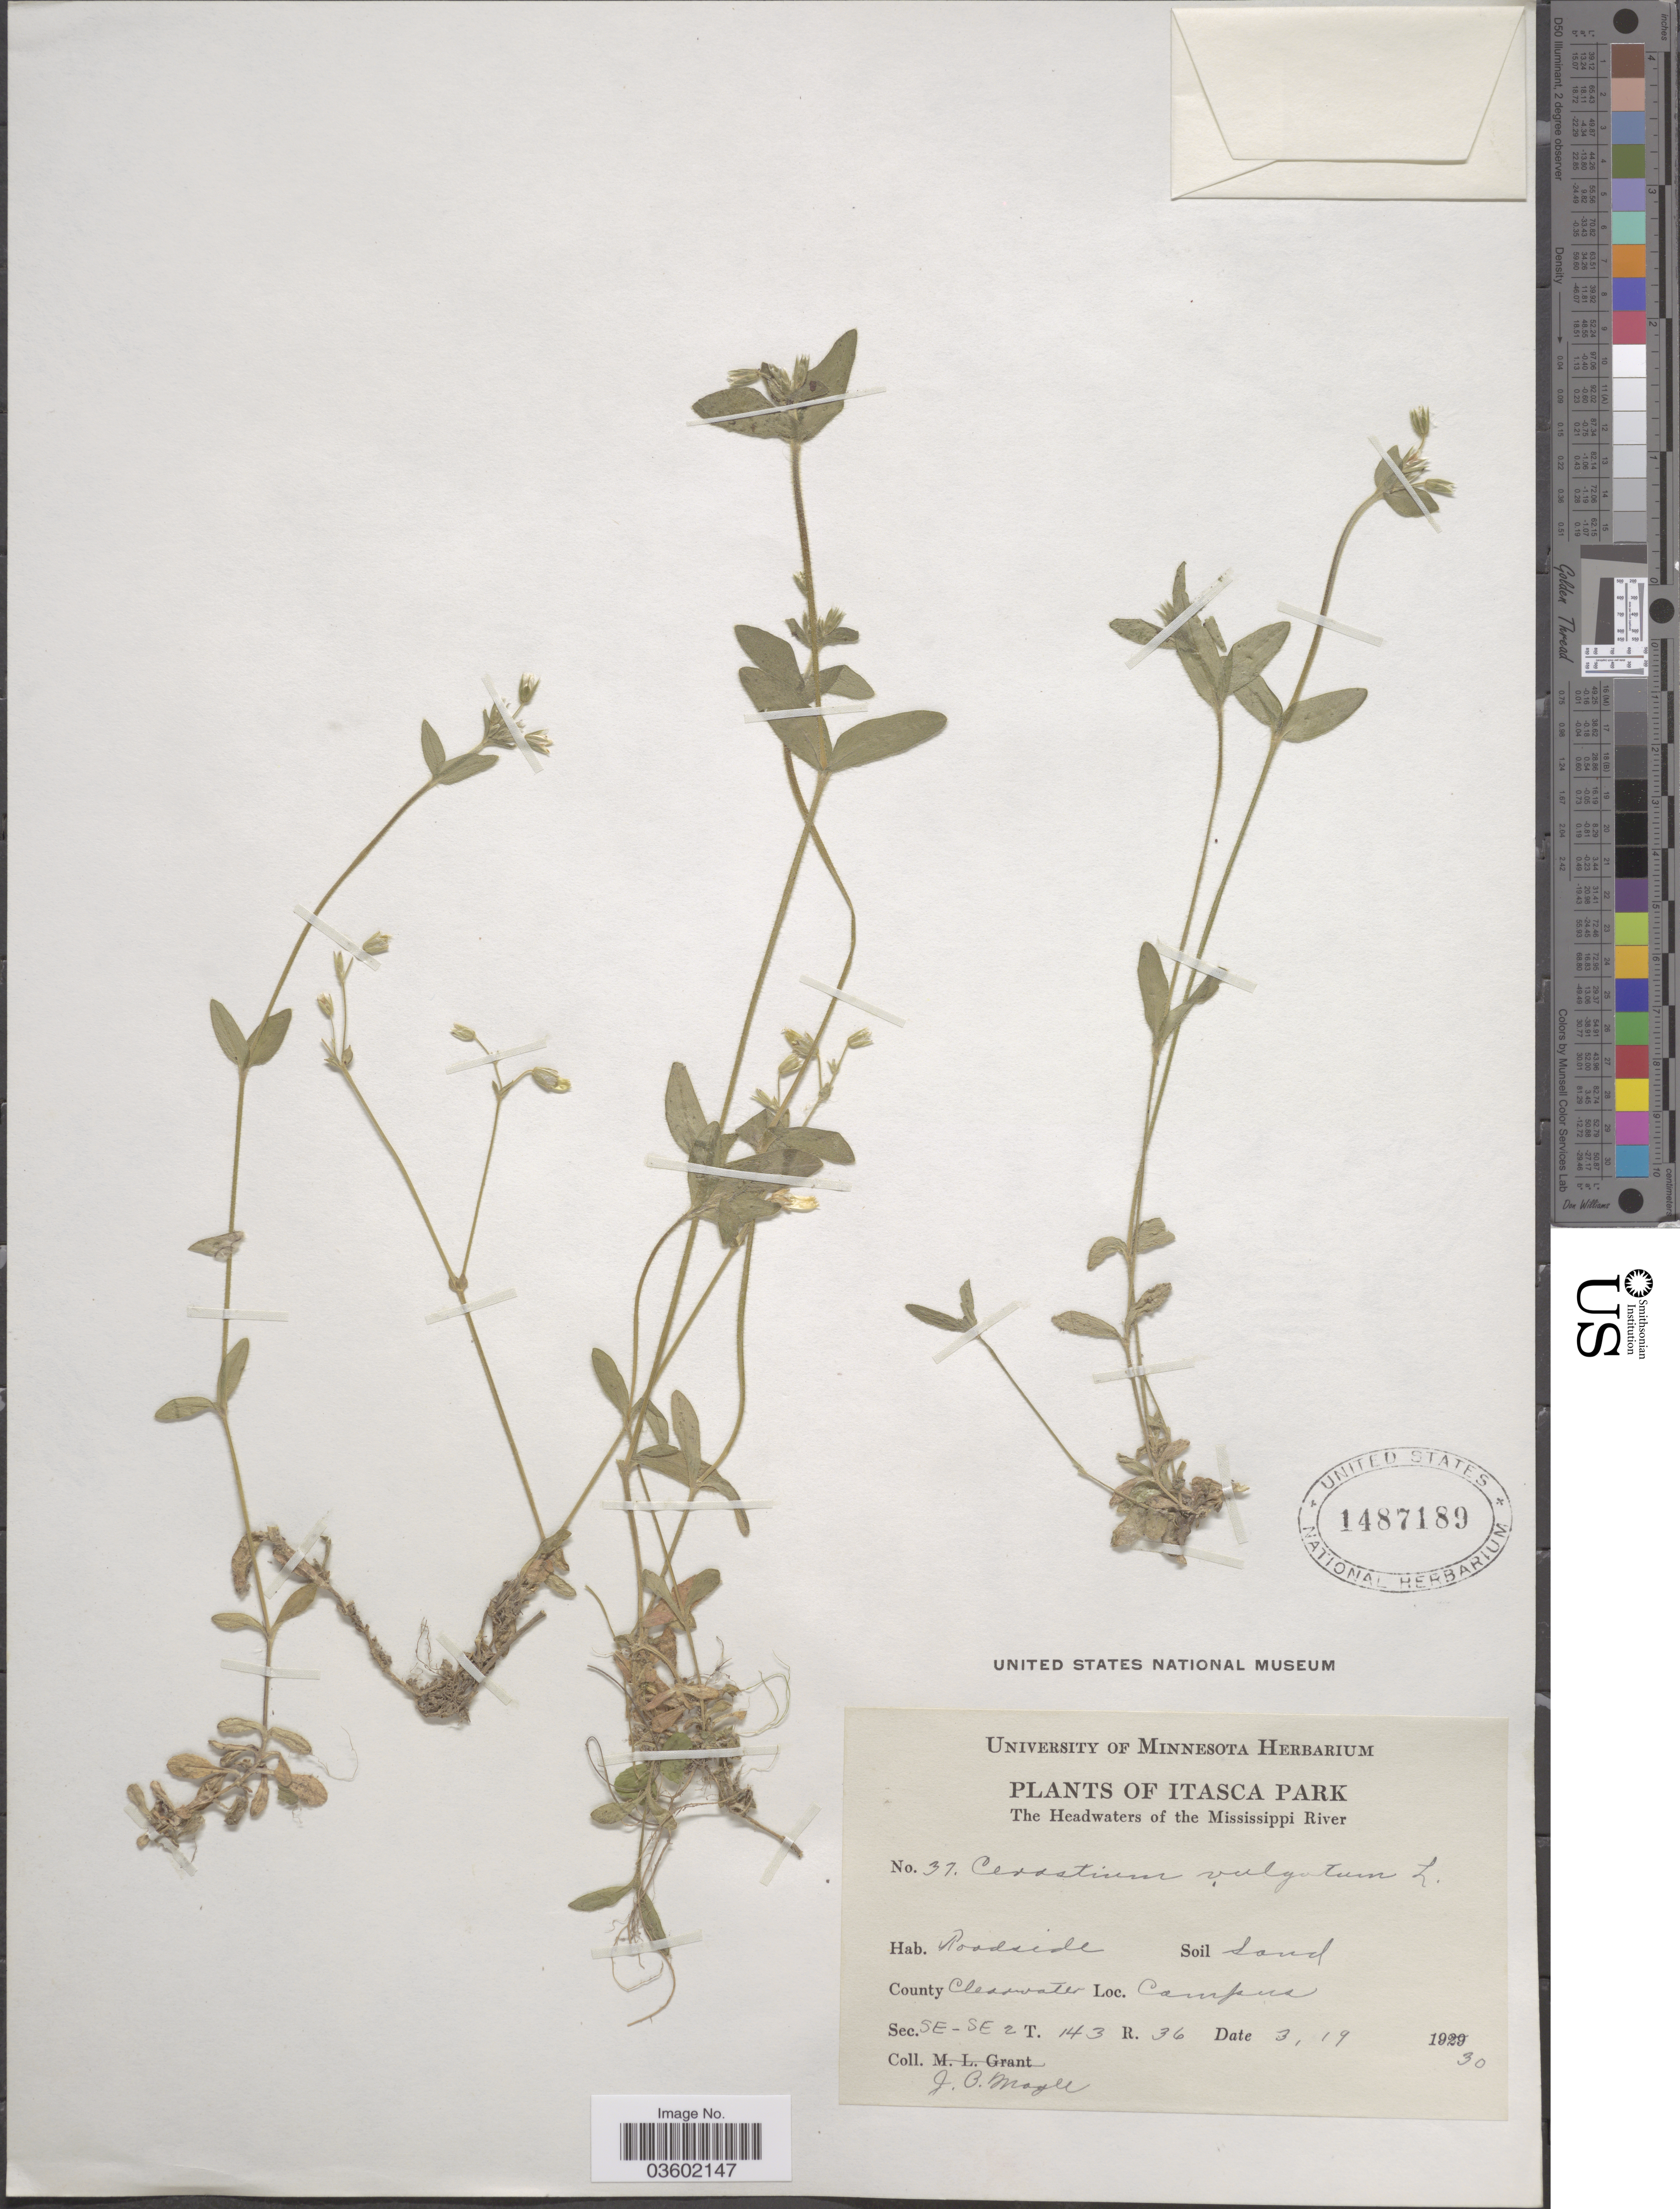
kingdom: Plantae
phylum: Tracheophyta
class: Magnoliopsida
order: Caryophyllales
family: Caryophyllaceae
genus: Cerastium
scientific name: Cerastium vulgatum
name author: L.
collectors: J. Mogle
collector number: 37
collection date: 1930-03-19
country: United States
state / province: Minnesota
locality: Itasca Park. The Headwaters of the Mississippi River. County Clearwater. Campus. Sec. SE-SE2 T. 143 R. 36.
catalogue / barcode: US 1487189